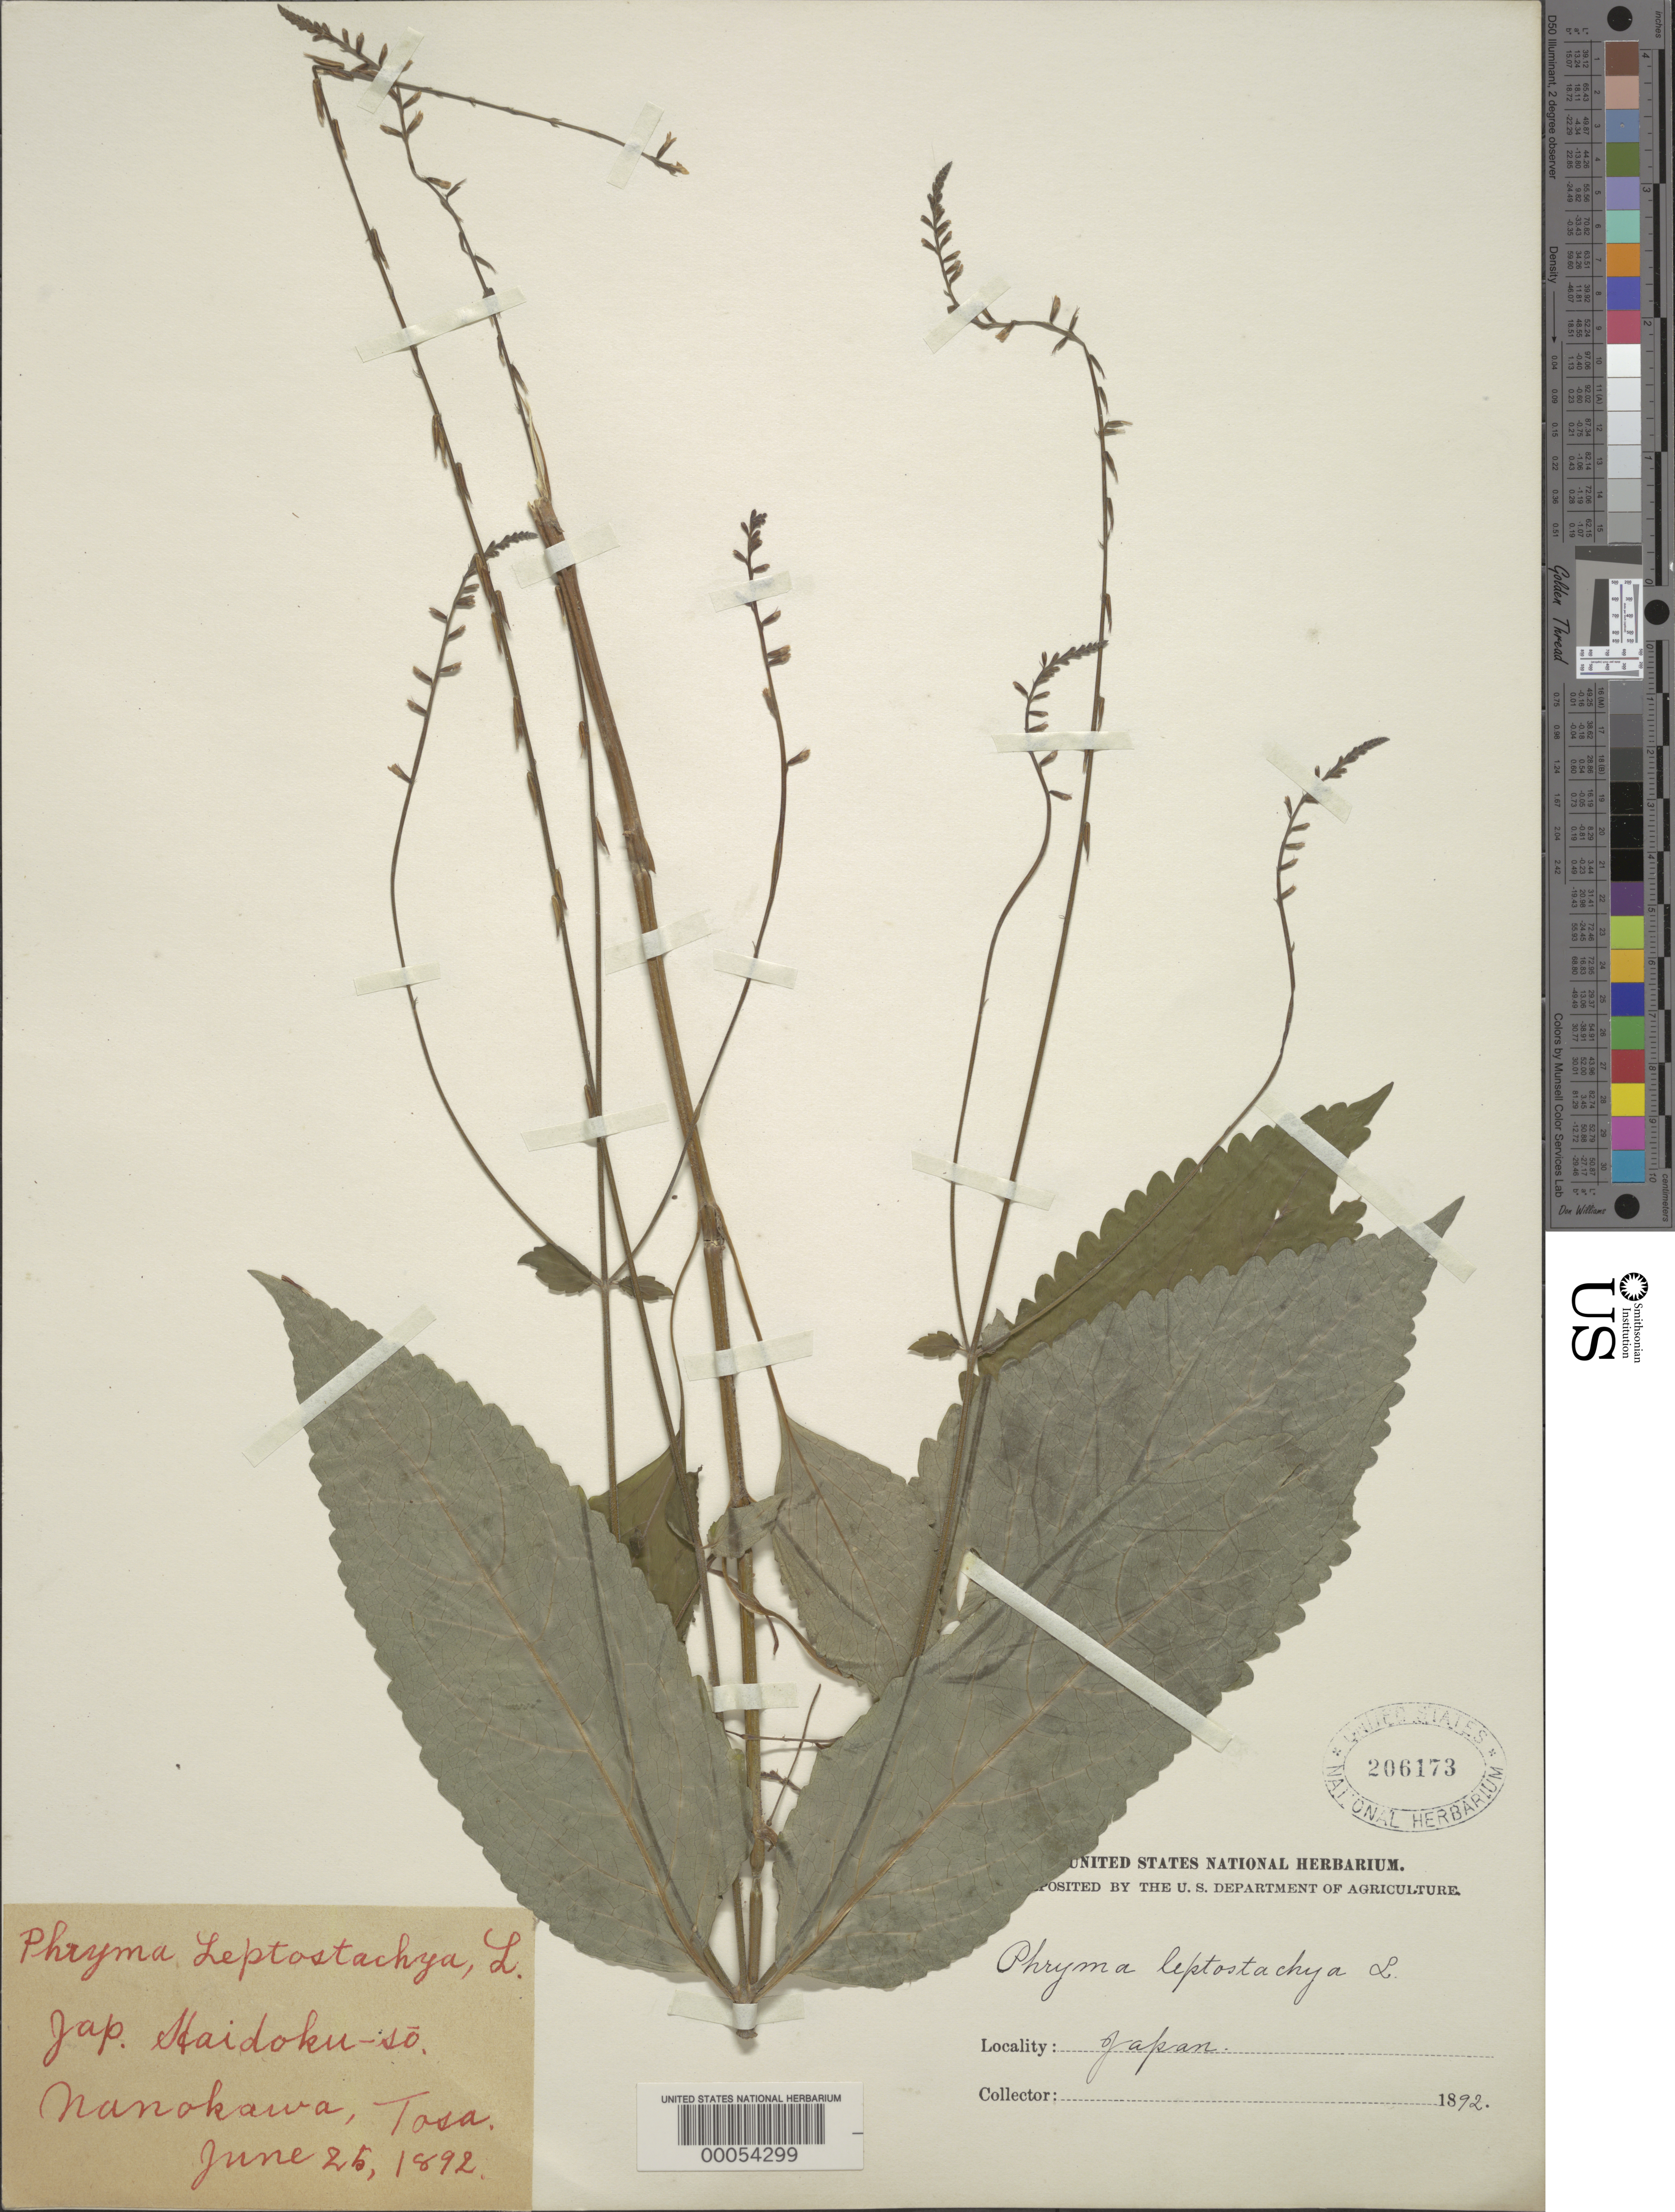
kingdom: Plantae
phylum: Tracheophyta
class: Magnoliopsida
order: Lamiales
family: Phrymaceae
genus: Phryma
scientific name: Phryma leptostachya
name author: L.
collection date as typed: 25 Jun 1892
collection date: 1892-06-25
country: Japan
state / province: Koti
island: Shikoku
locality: Nanokawa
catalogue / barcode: US 206173